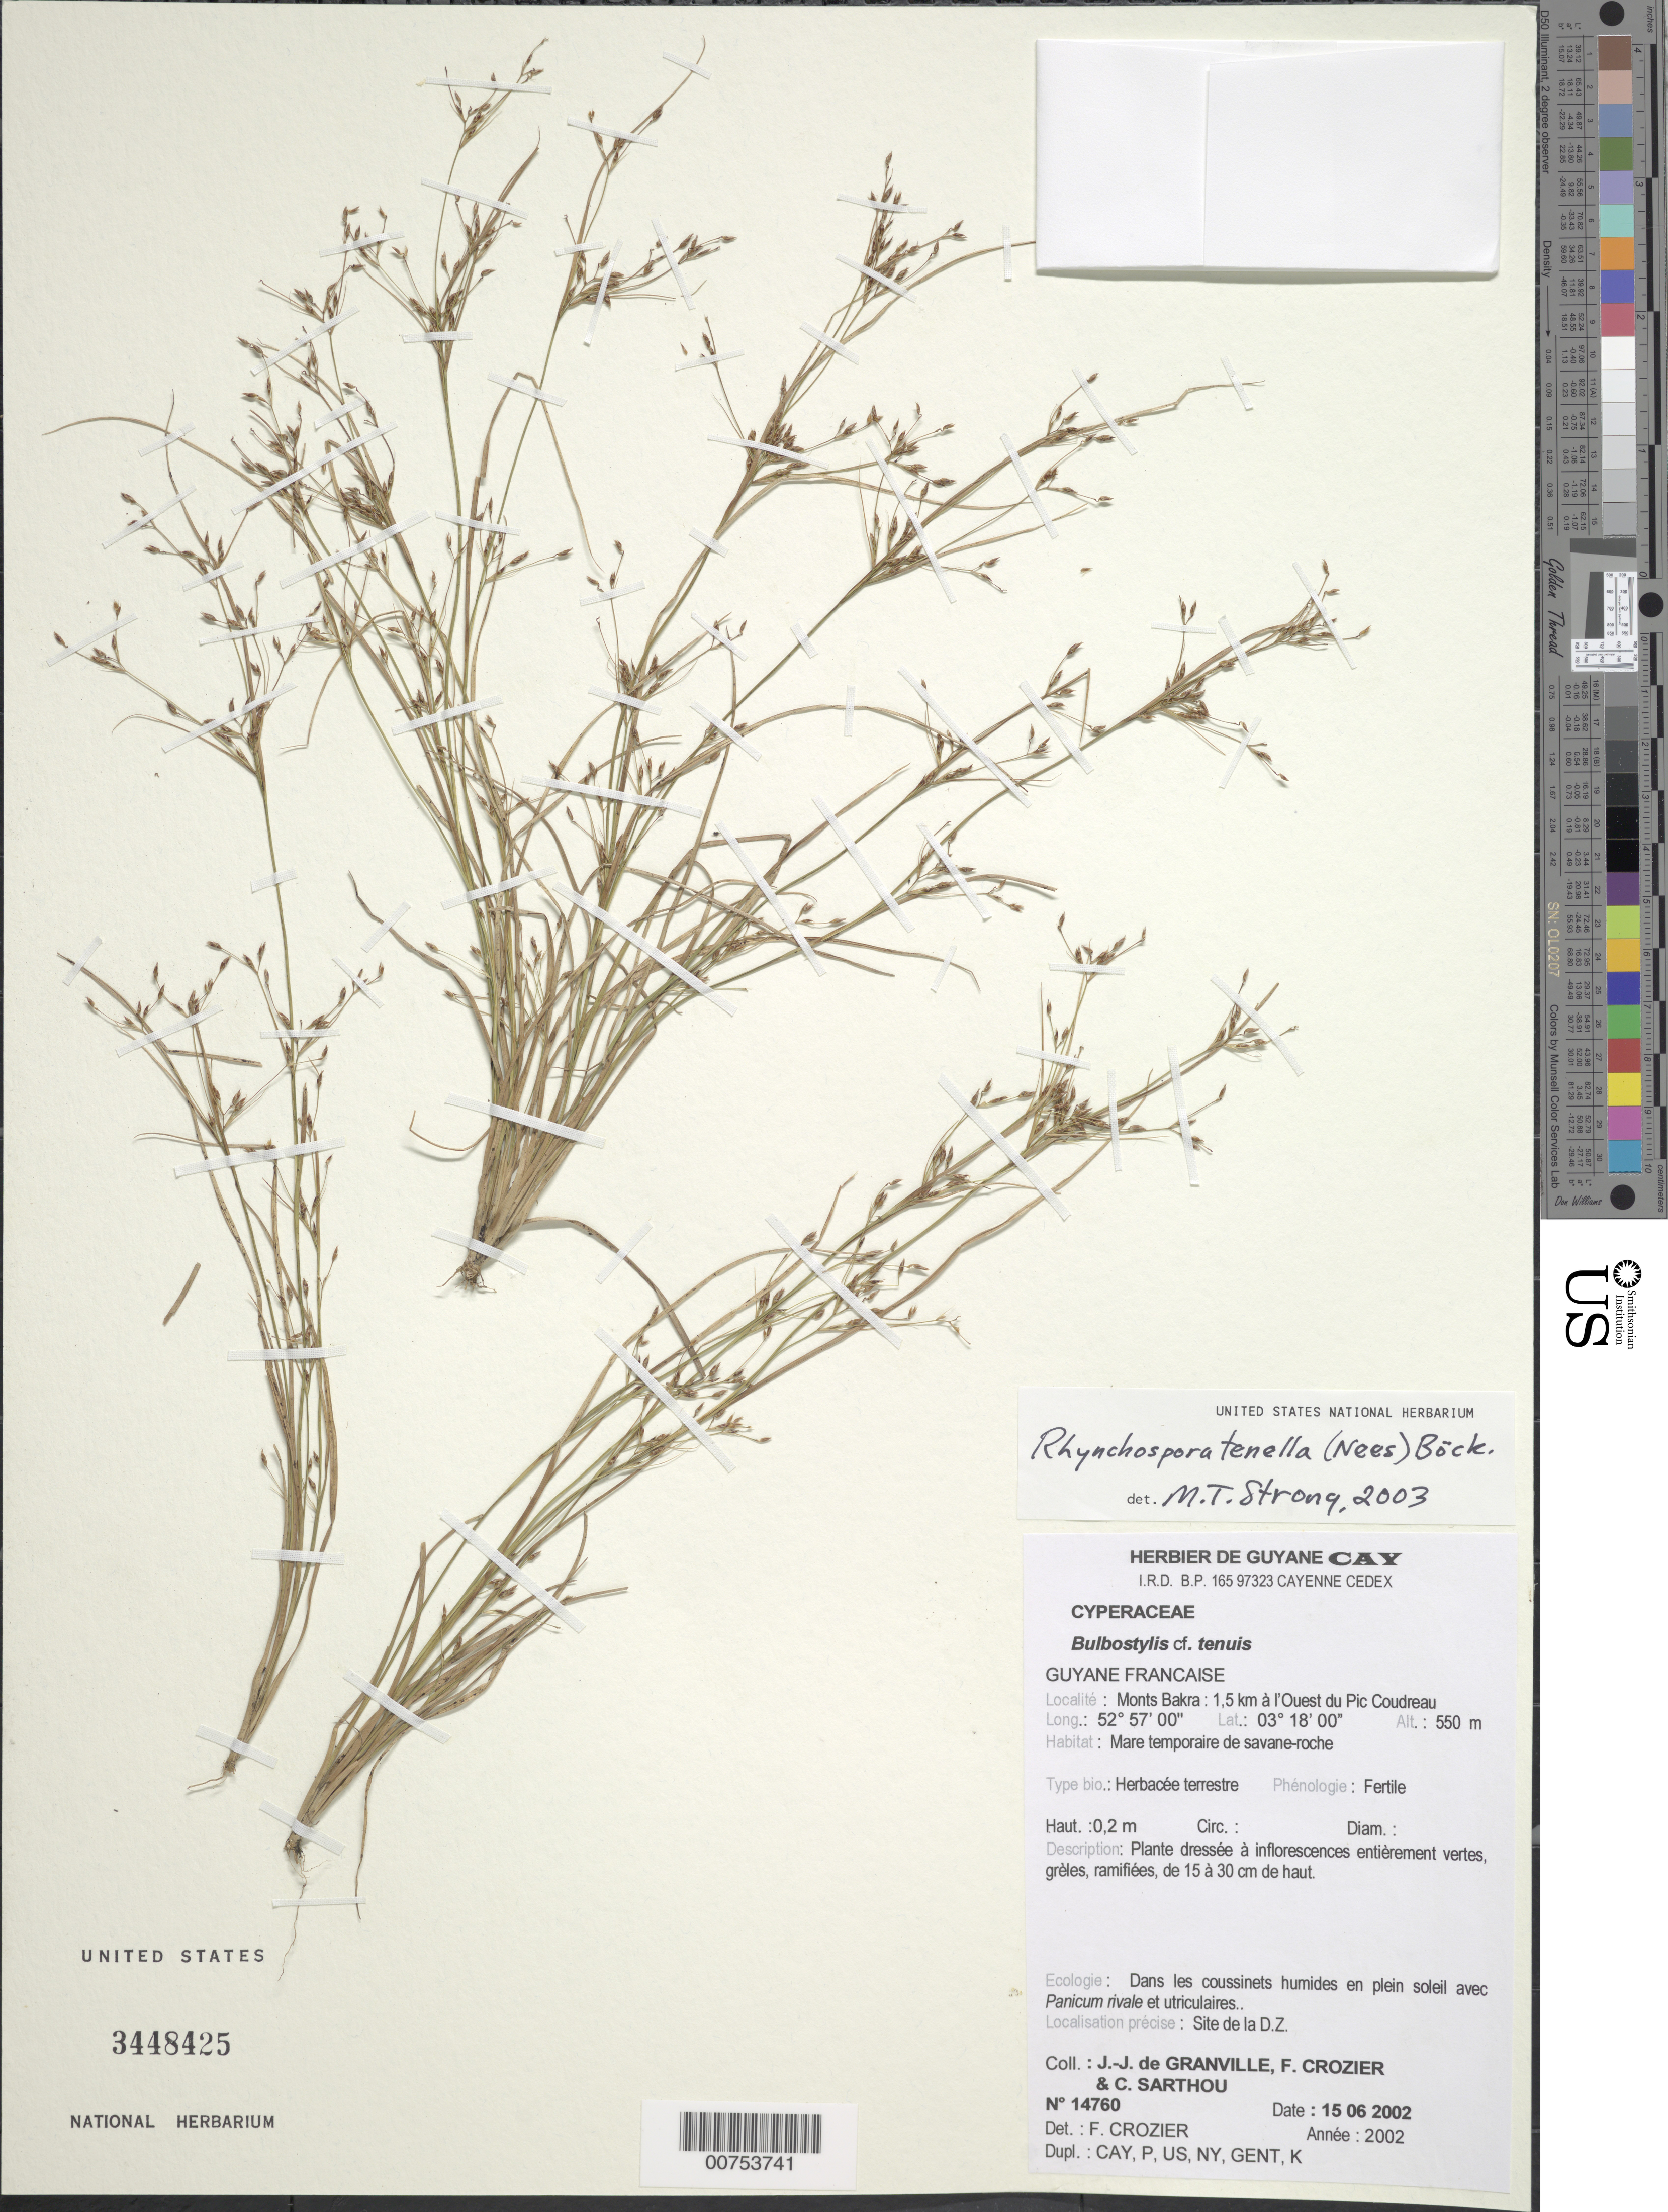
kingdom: Plantae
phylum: Tracheophyta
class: Liliopsida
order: Poales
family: Cyperaceae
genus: Rhynchospora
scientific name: Rhynchospora tenella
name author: (Nees) Boeckeler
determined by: Strong, M. T., (US), Smithsonian Institution - National Museum of Natural History (UNITED STATES)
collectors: J.-J. de Granville, F. Crozier & C. Sarthou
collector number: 14760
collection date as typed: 15-Jun-02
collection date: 2002-06-15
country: French Guiana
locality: Monts Bakra, 1.5 km a l'Ouest du Pic Coudreau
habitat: Mare temporaire de savane roche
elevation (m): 550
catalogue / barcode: US 3448425